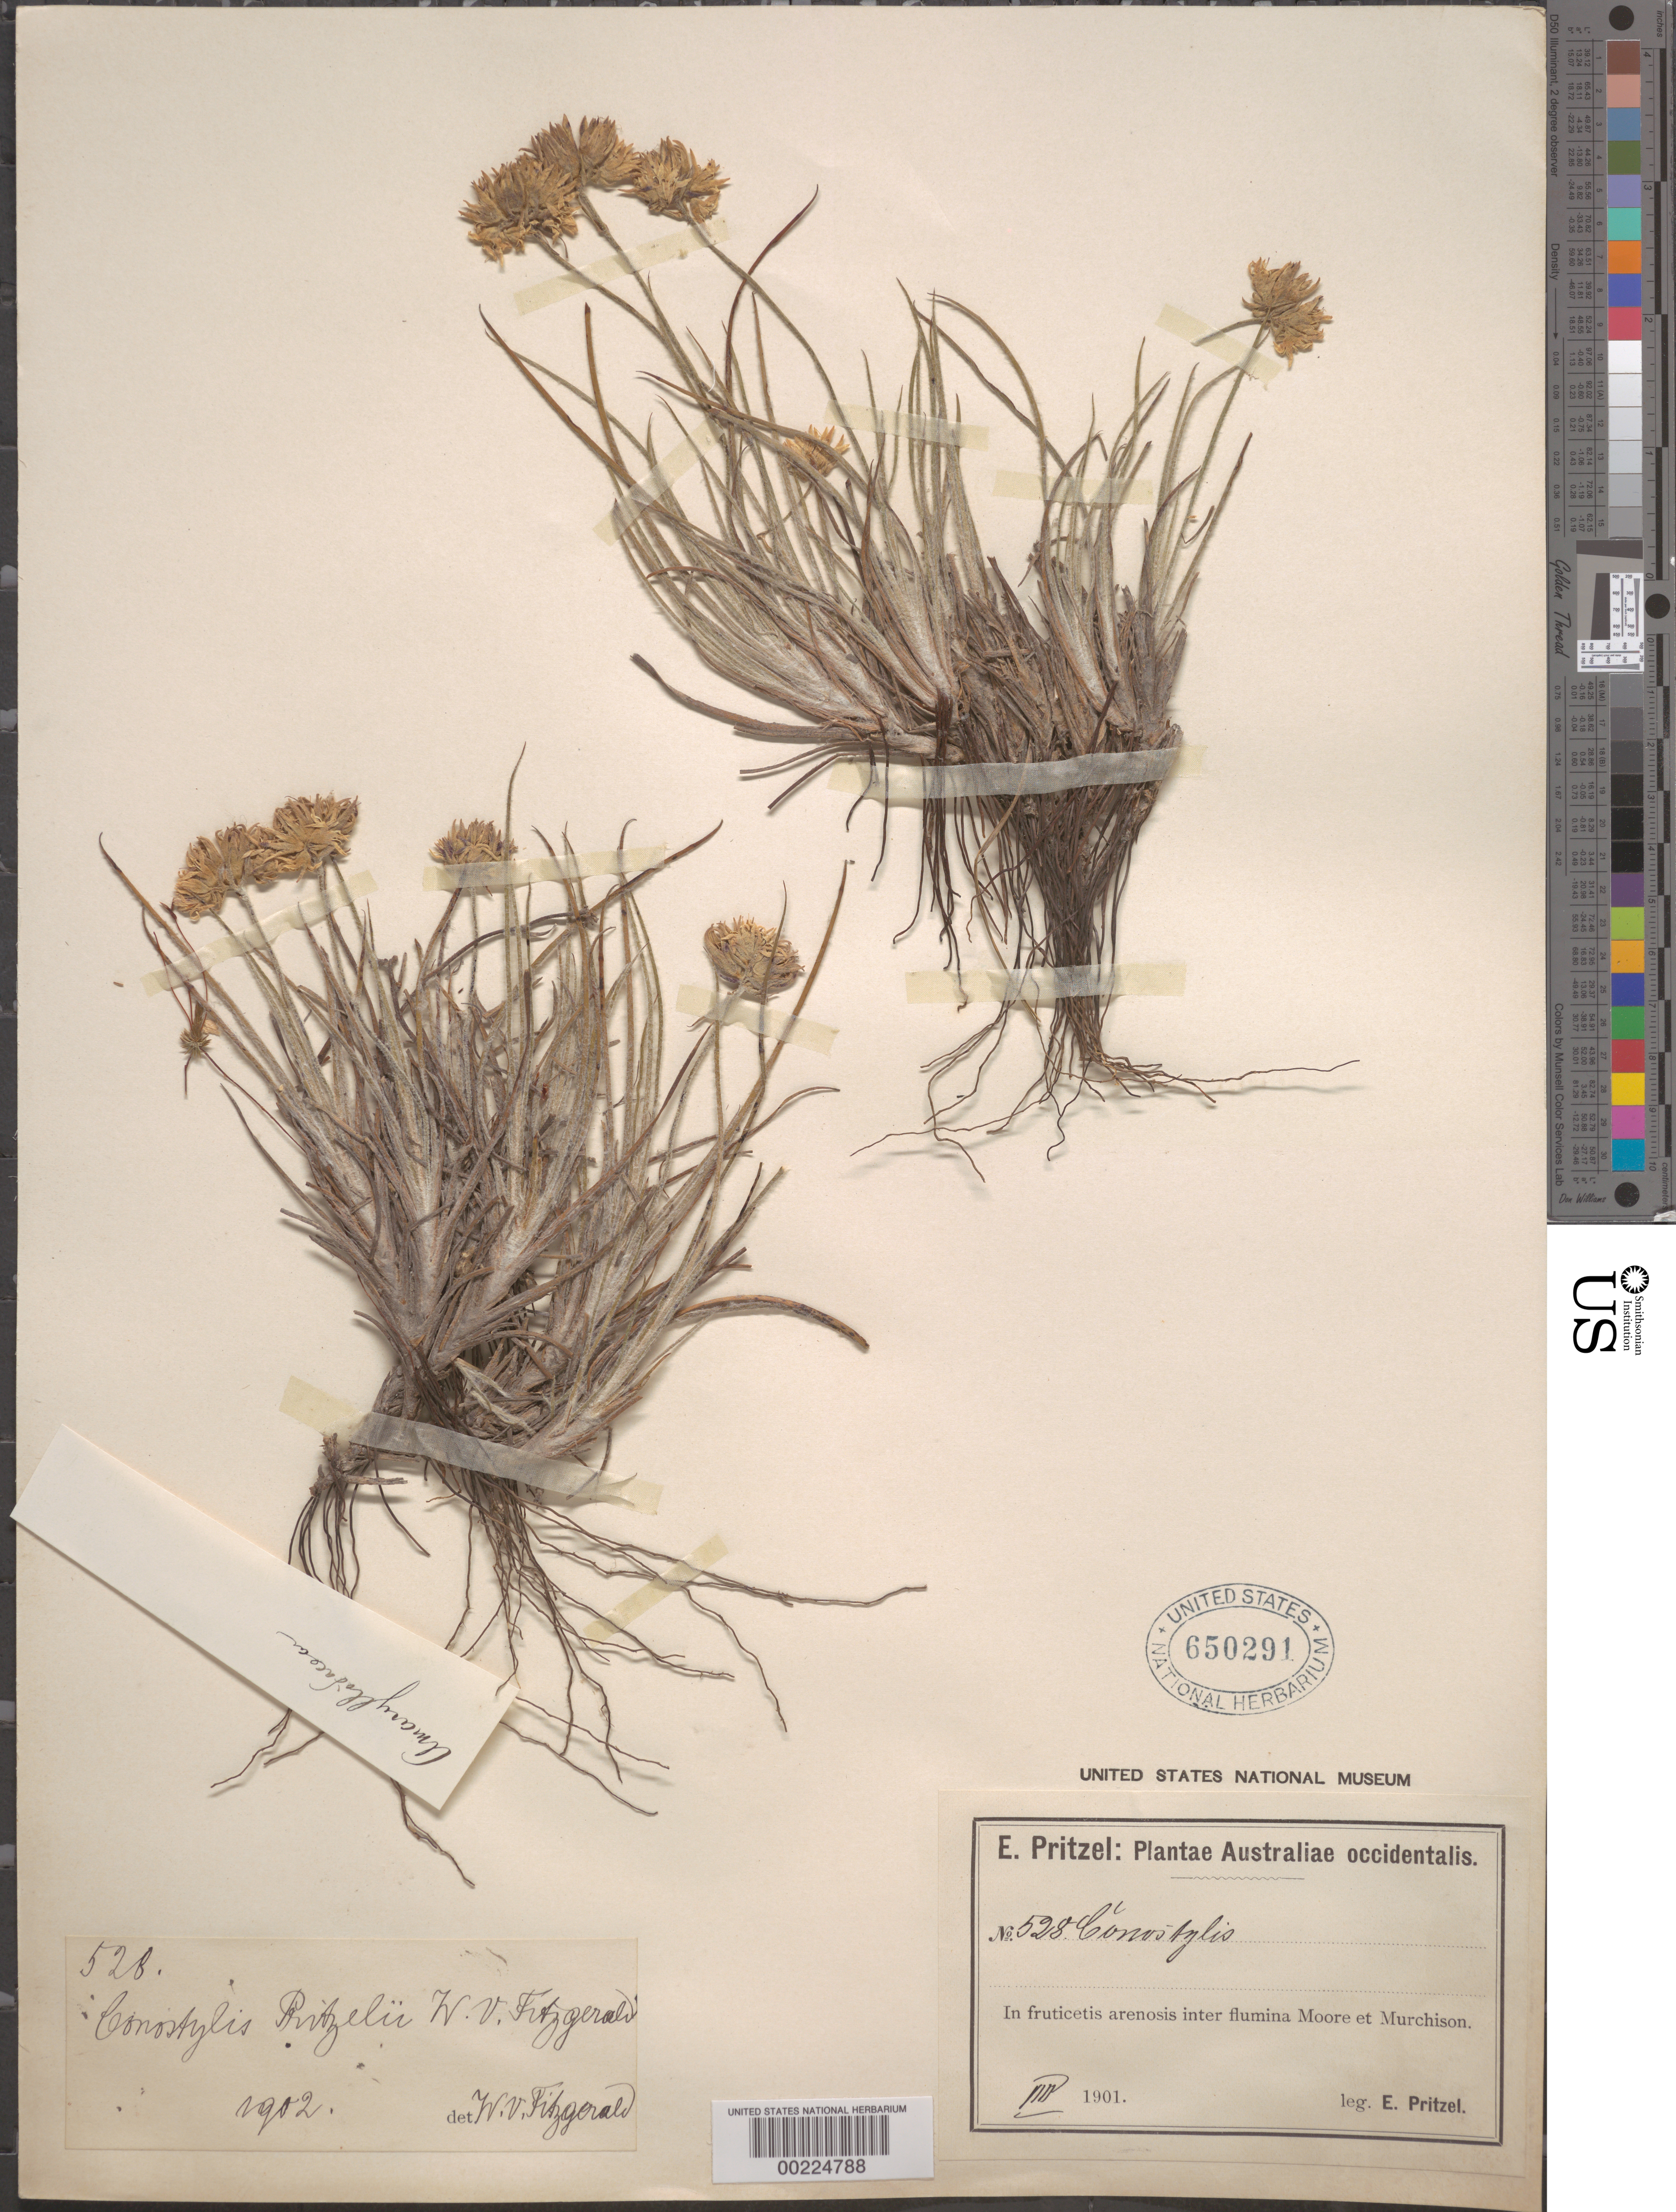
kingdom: Plantae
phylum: Tracheophyta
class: Liliopsida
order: Commelinales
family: Haemodoraceae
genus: Conostylis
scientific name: Conostylis pritzelii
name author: W. Fitzg.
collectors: E. G. Pritzel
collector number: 528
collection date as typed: Aug 1901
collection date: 1901-08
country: Australia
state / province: Western Australia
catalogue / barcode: US 650291